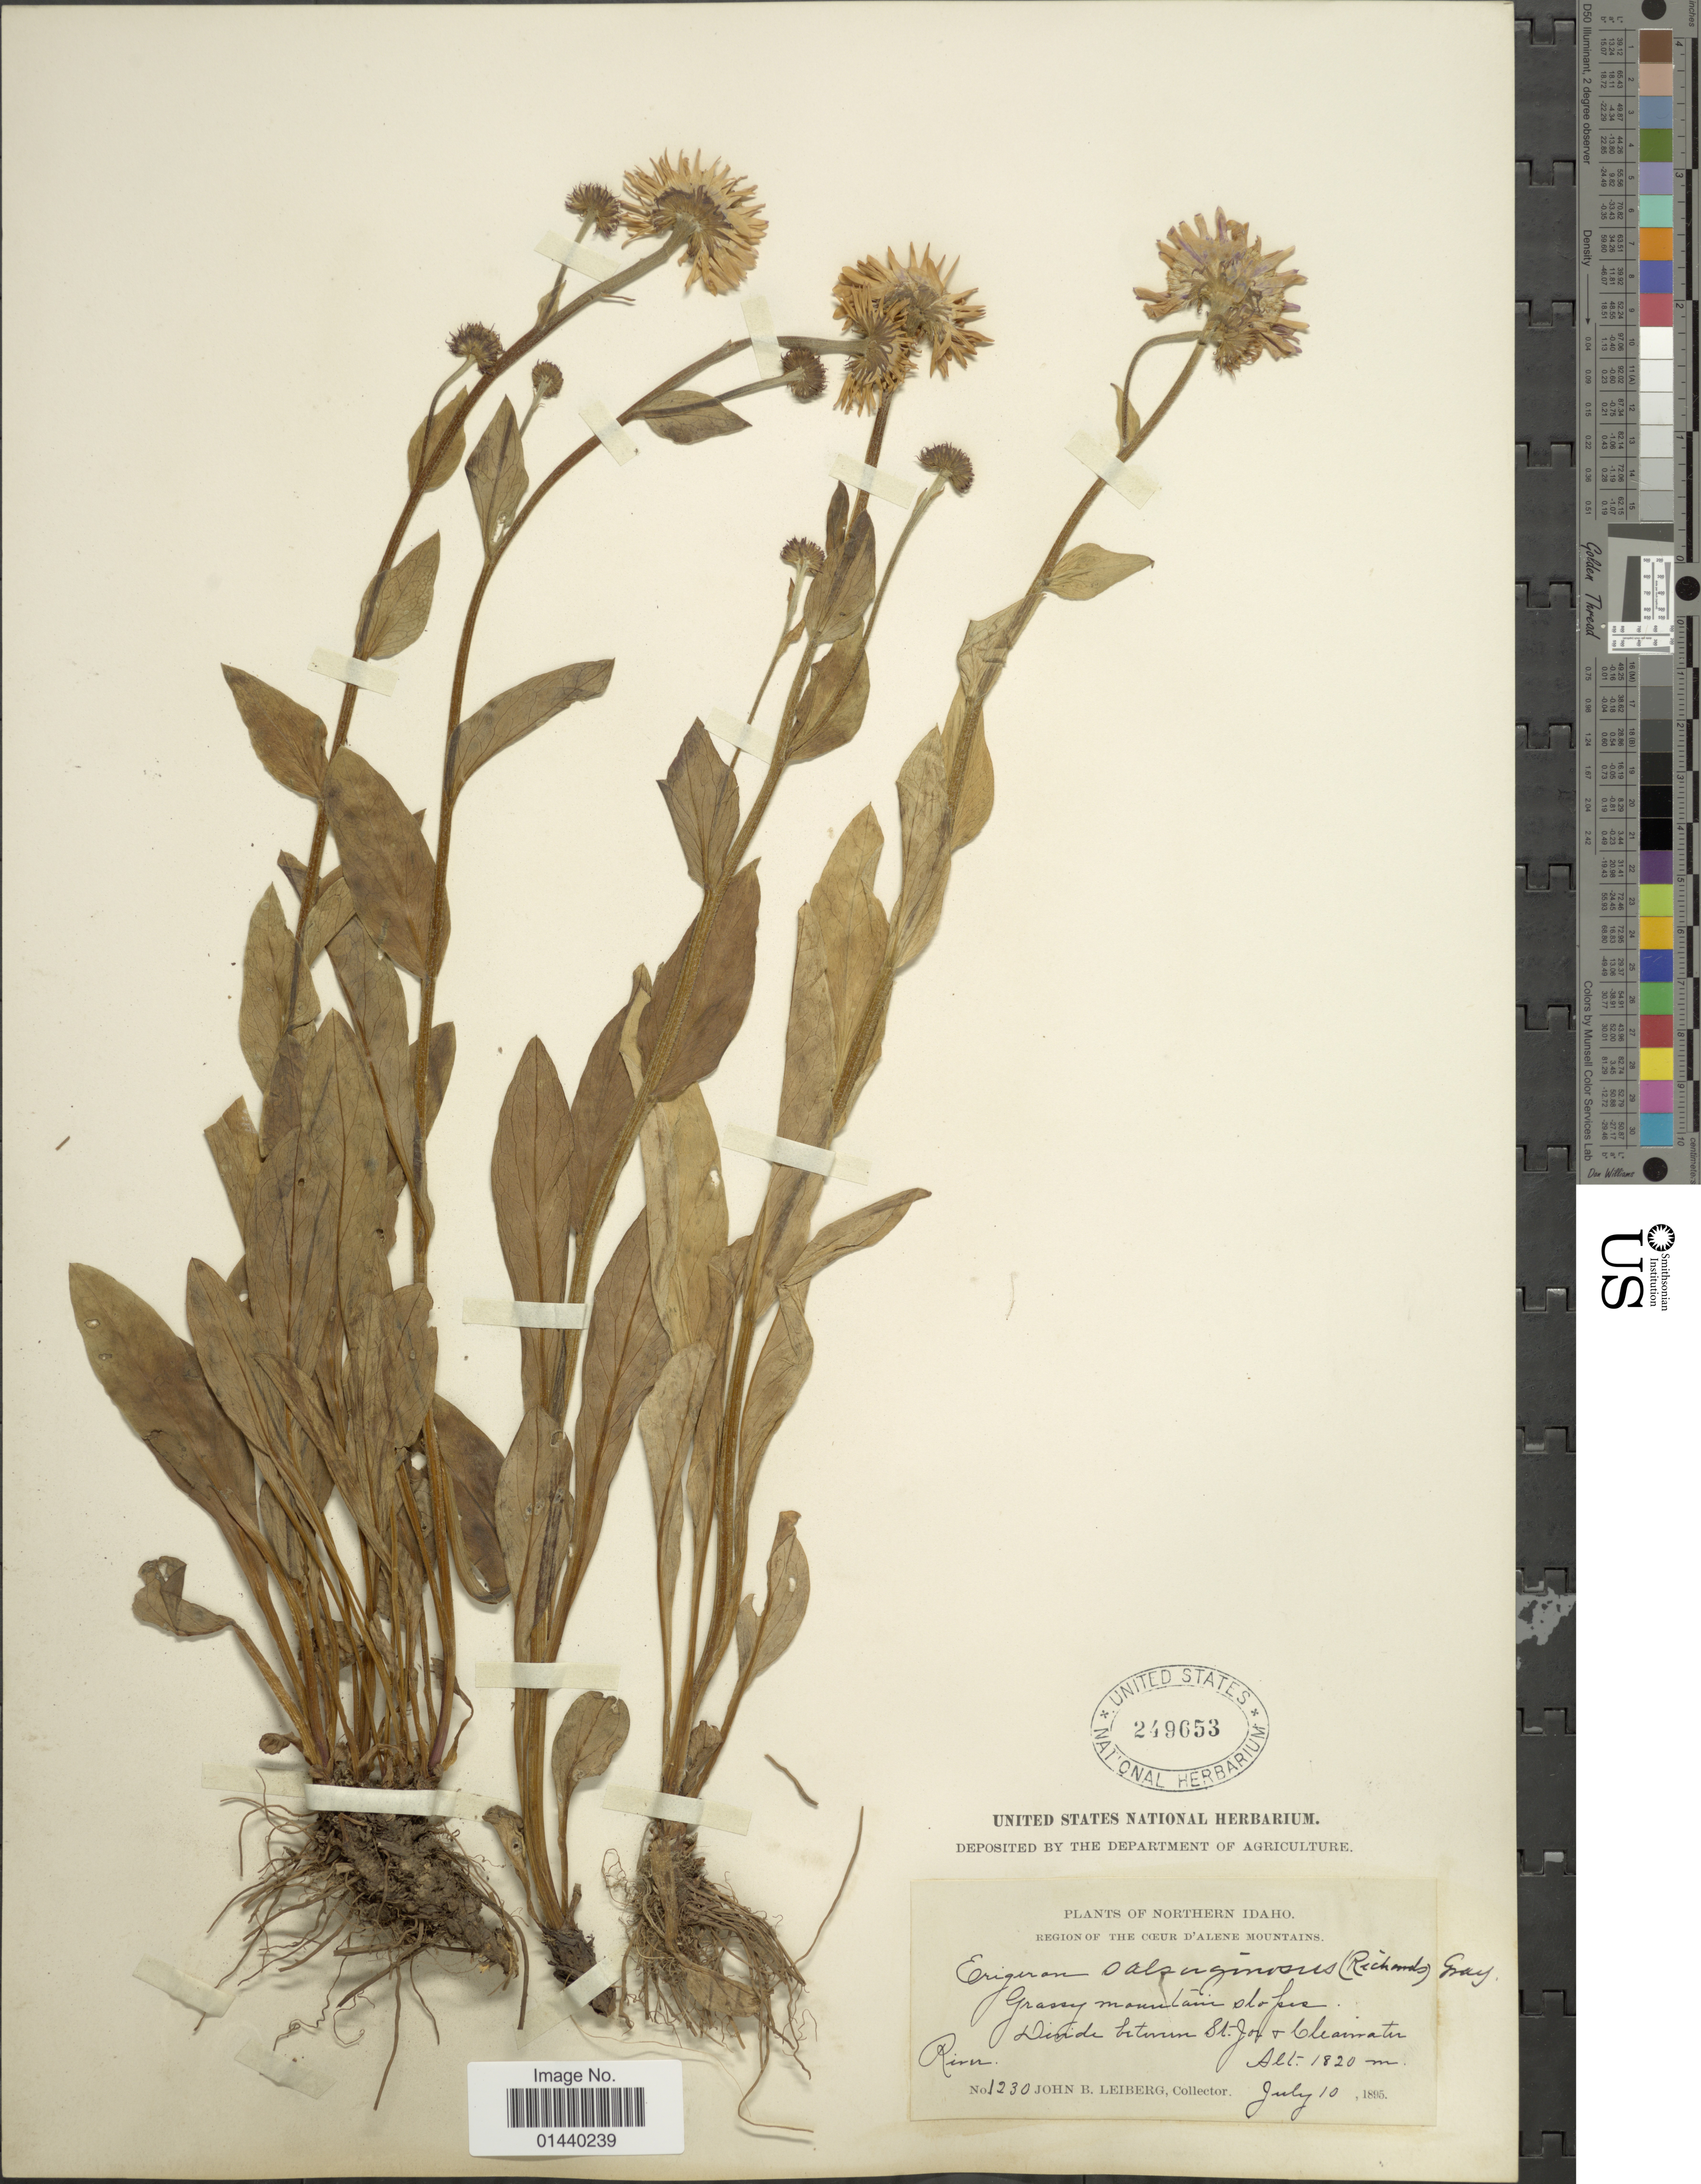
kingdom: Plantae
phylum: Tracheophyta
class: Magnoliopsida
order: Asterales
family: Asteraceae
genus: Erigeron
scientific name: Erigeron salsuginosus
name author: (Richardson ex R. Br.) A. Gray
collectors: J. B. Leiberg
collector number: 1230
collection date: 1895-07-10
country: United States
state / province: Idaho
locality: Northern Idaho. Divide betown St. Jon + Clearwater.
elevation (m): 1820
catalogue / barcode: US 249653